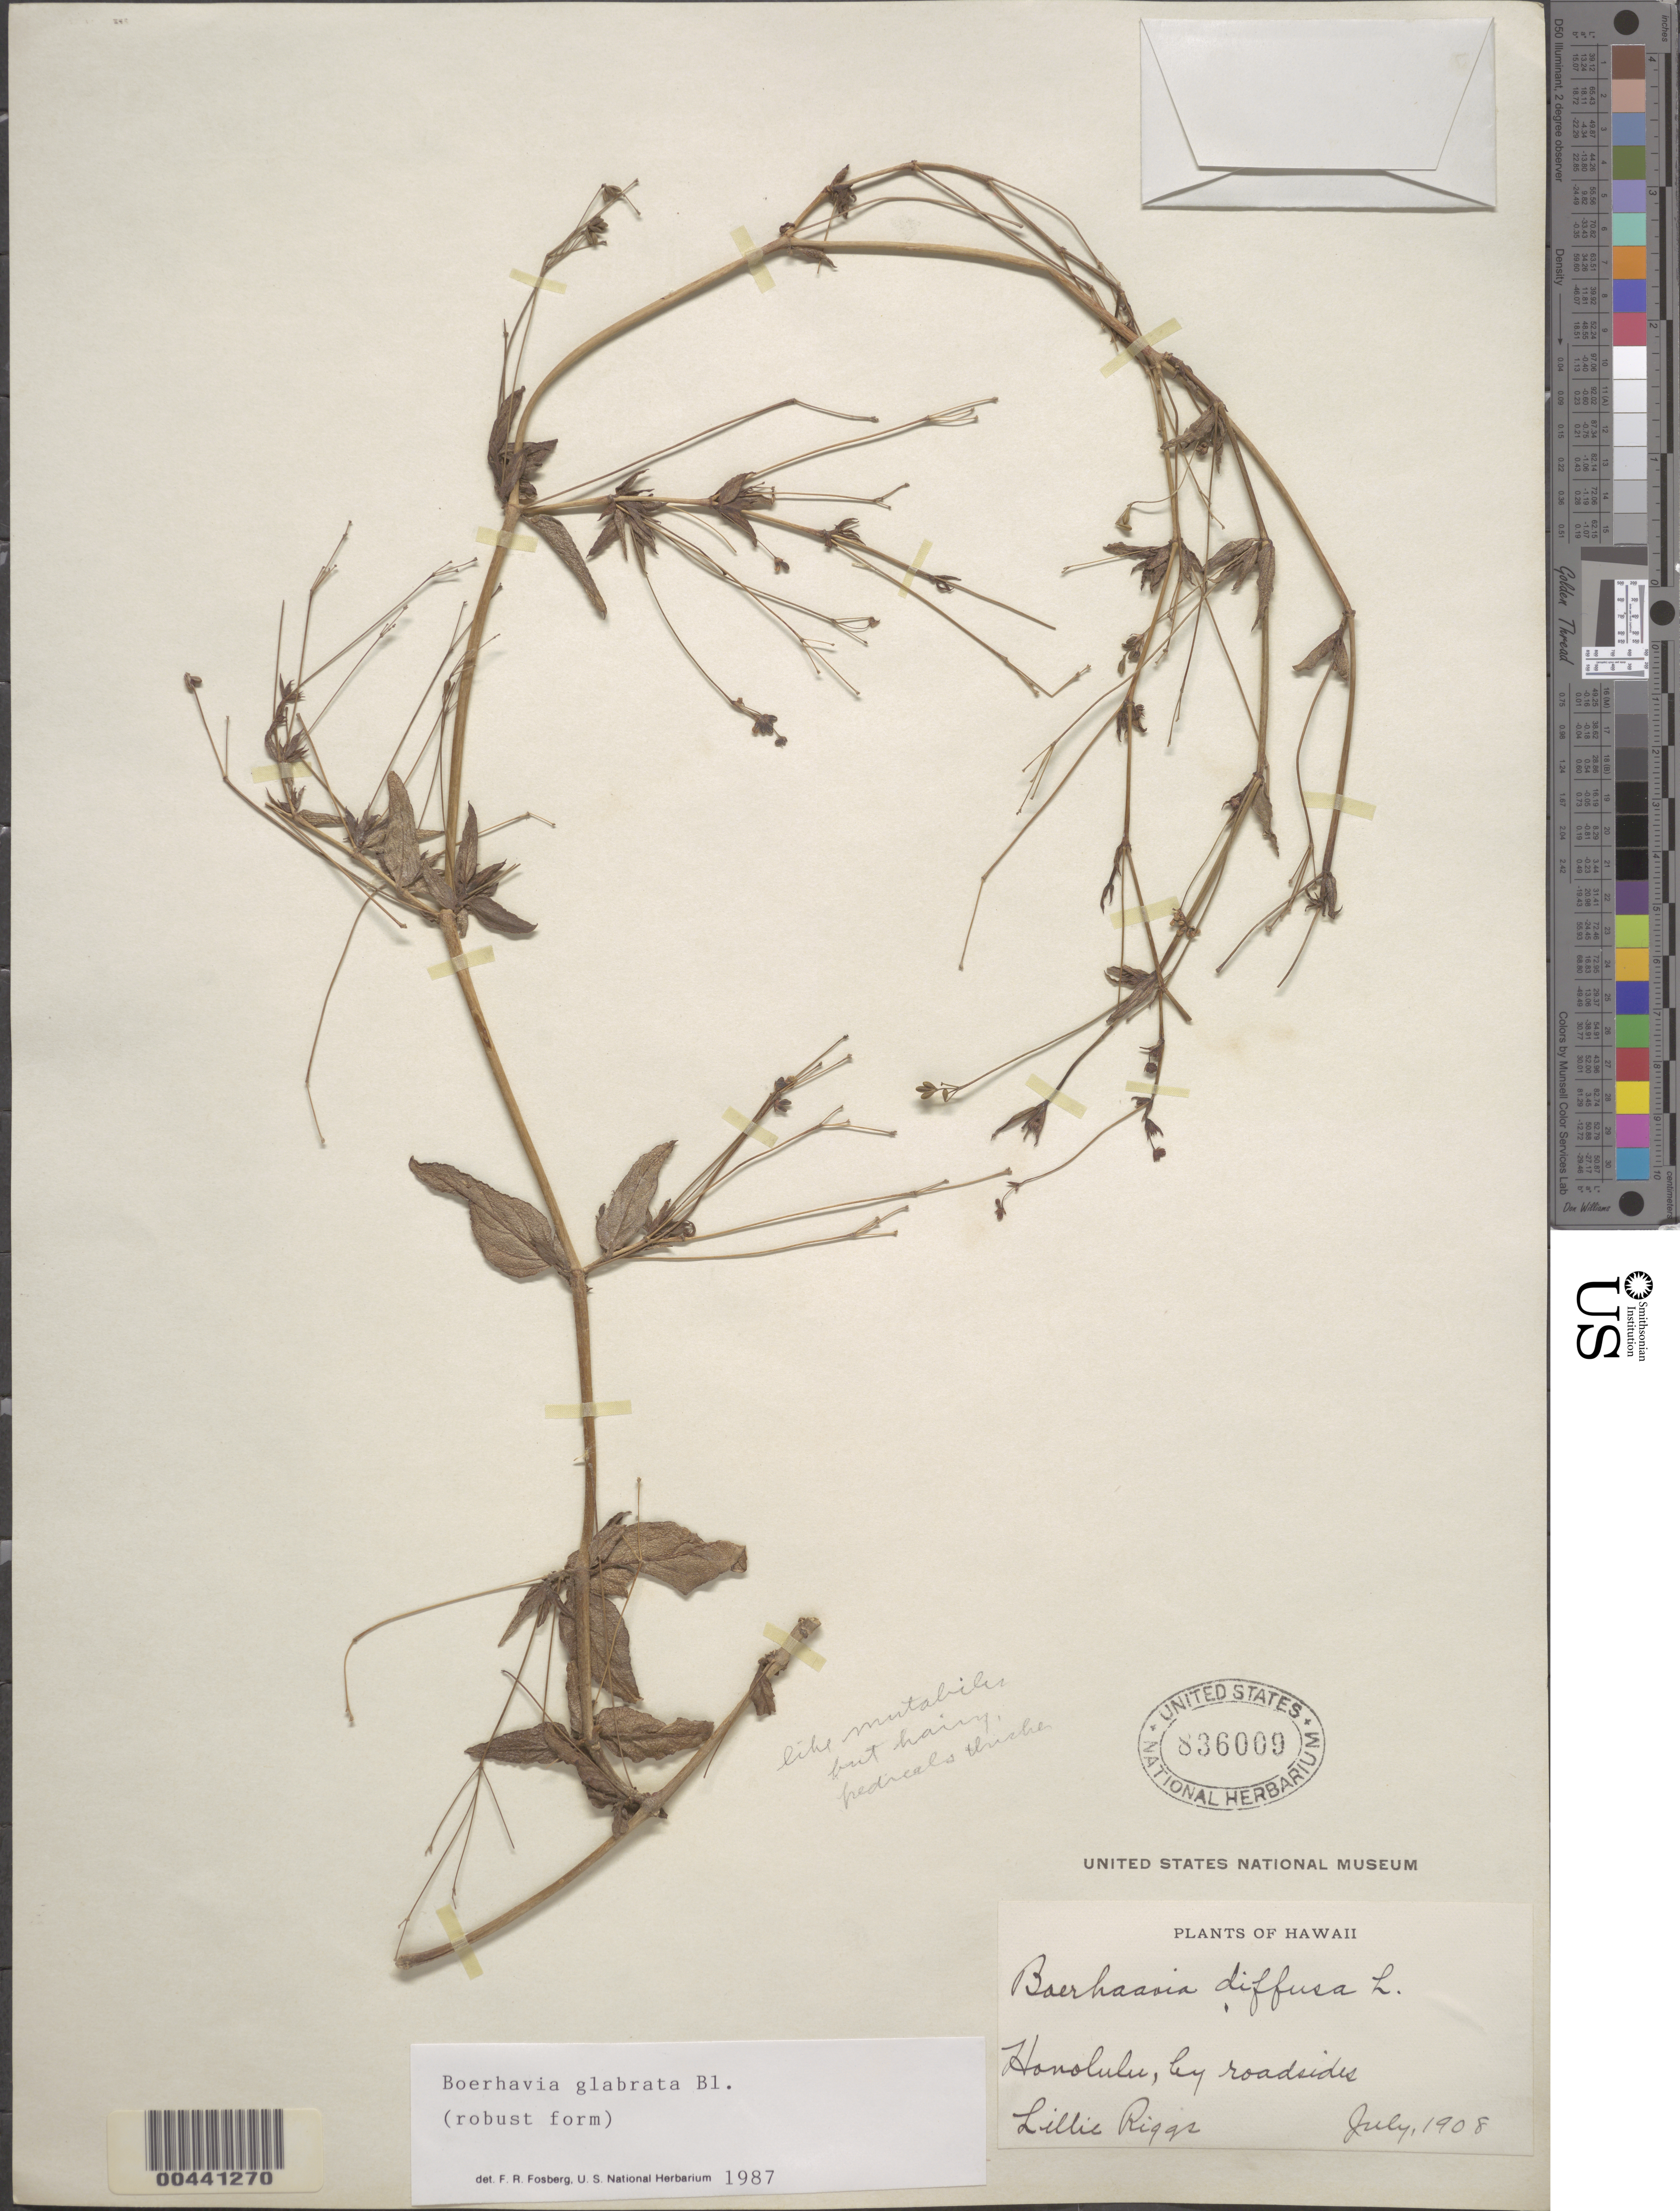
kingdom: Plantae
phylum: Tracheophyta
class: Magnoliopsida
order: Caryophyllales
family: Nyctaginaceae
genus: Boerhavia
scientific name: Boerhavia acutifolia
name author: (Choisy) J.W. Moore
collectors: L. Riggs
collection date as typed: Jul 1908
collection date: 1908-07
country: United States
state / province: Hawaii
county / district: Honolulu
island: Oahu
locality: Honolulu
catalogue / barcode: US 836009